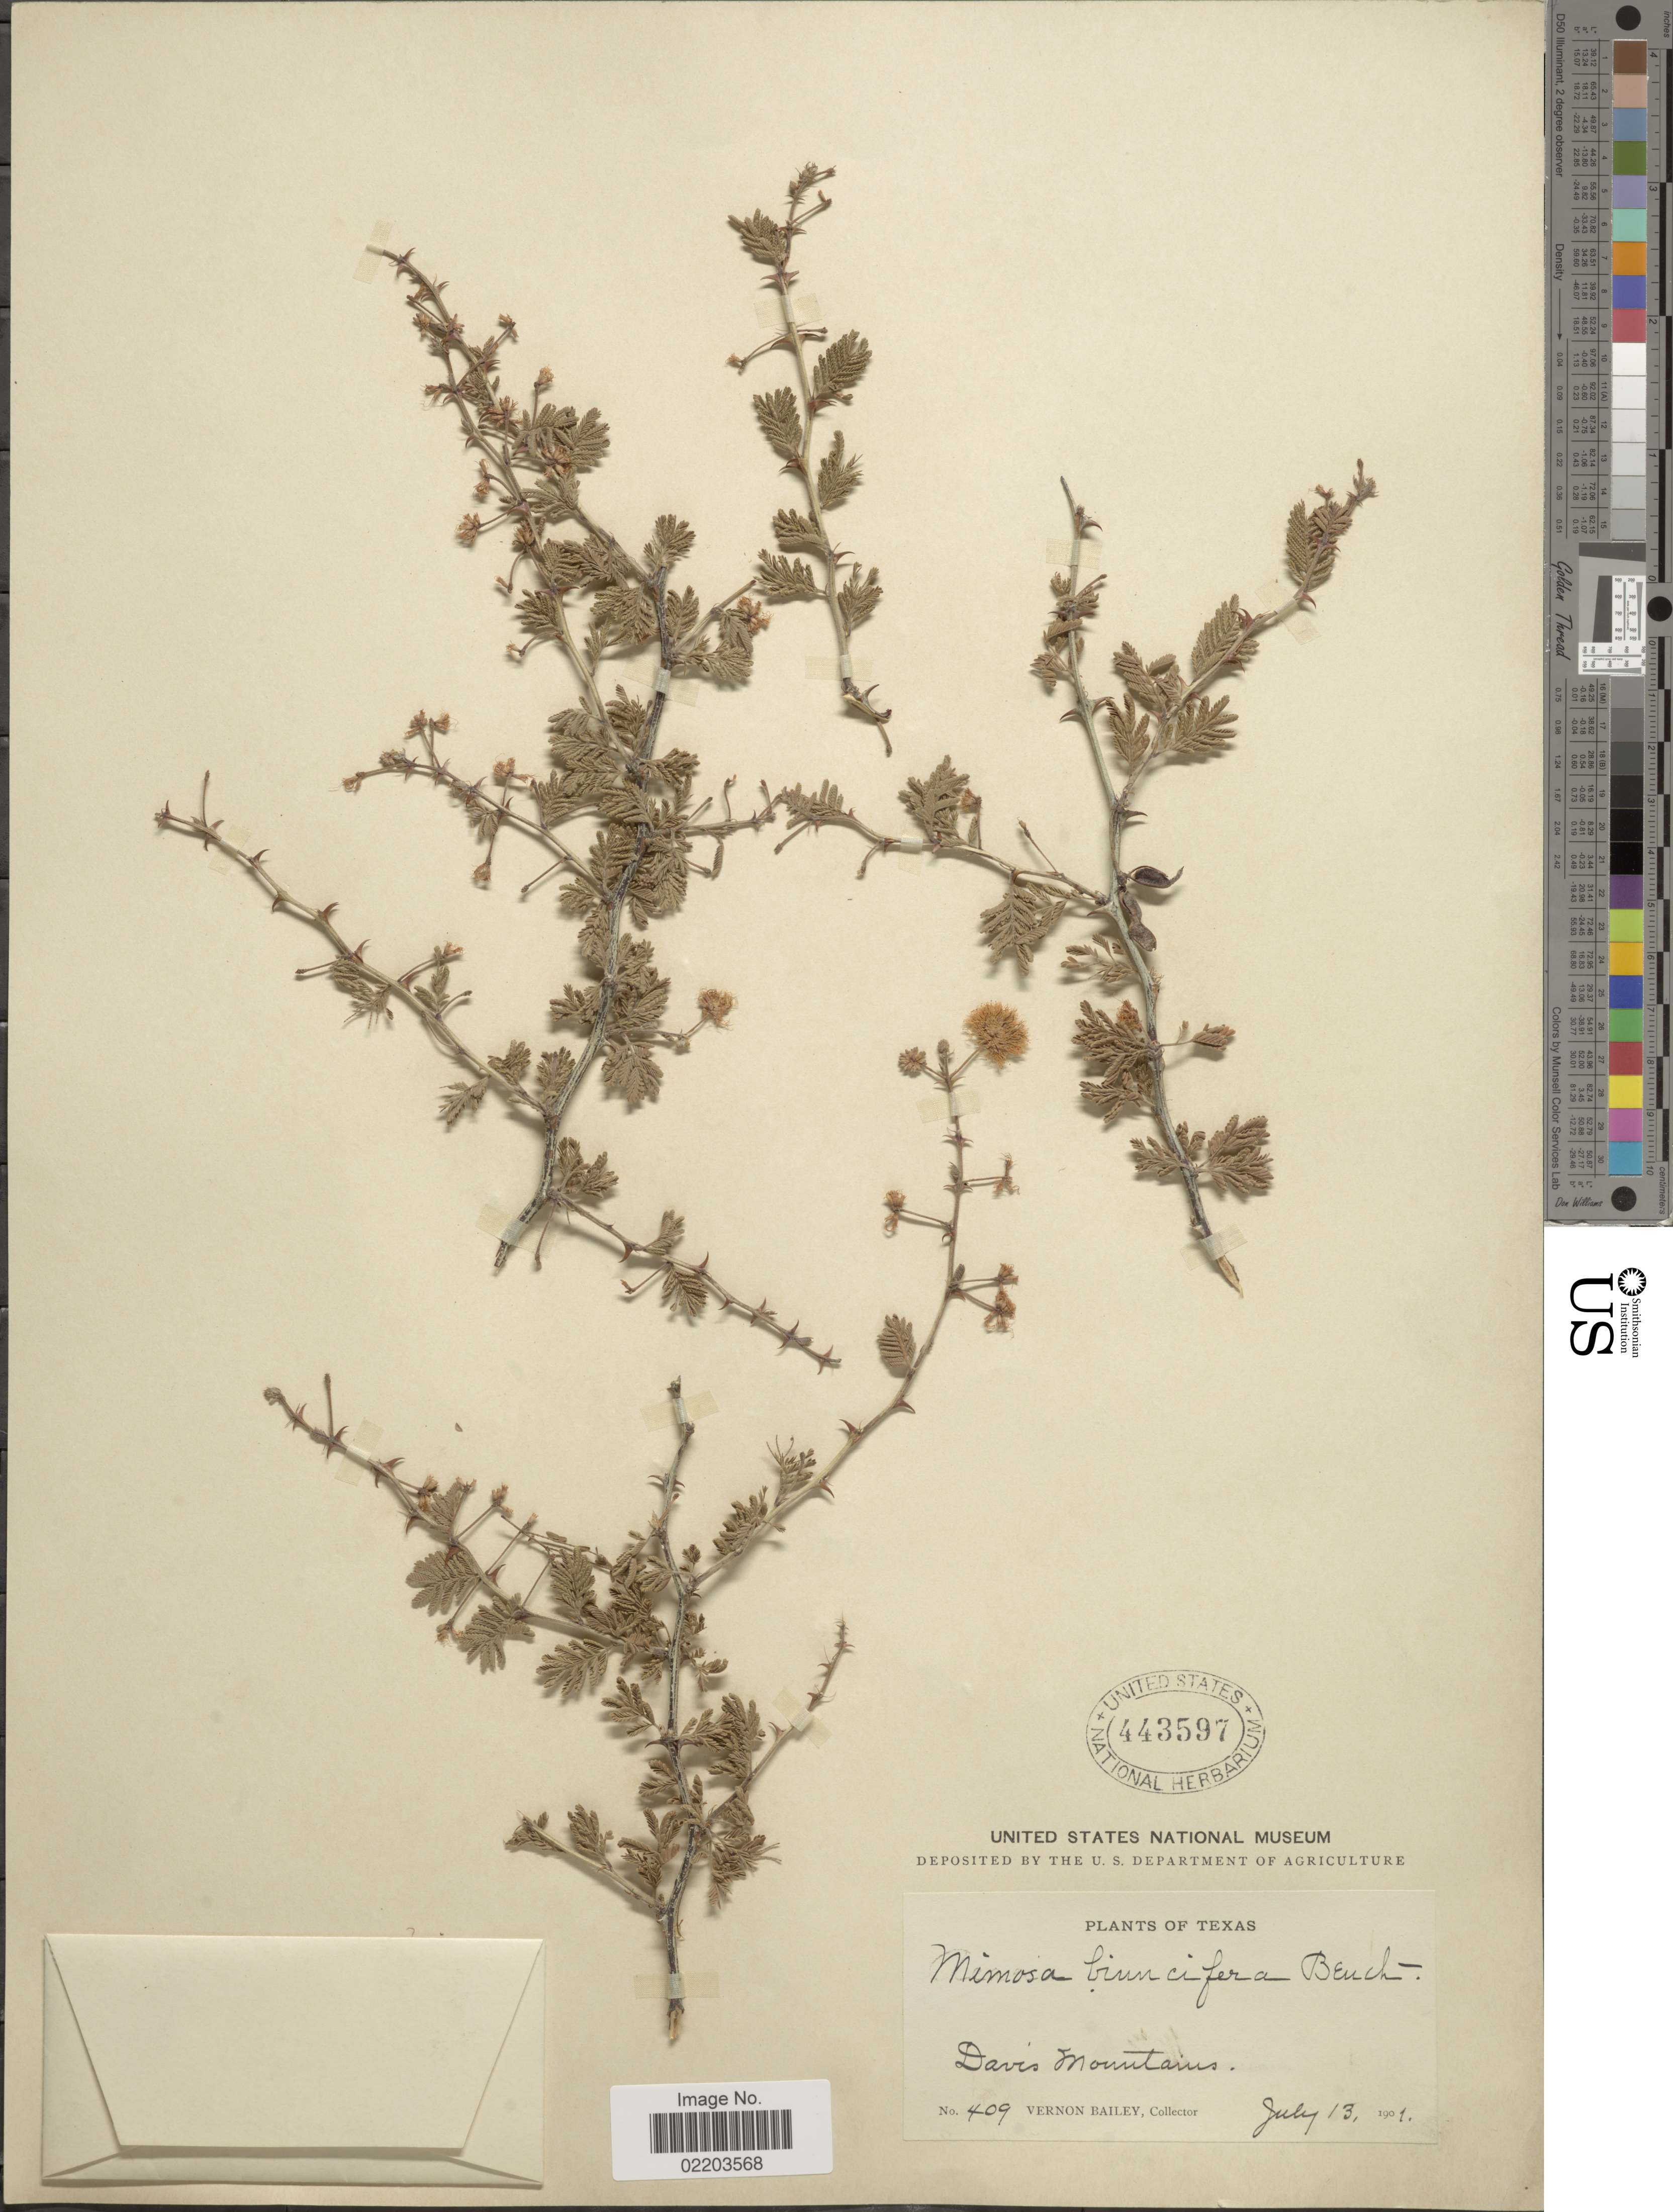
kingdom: Plantae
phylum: Tracheophyta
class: Magnoliopsida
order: Fabales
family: Fabaceae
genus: Mimosa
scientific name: Mimosa biuncifera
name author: Benth.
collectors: V. O. Bailey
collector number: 409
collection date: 1901-07-13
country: United States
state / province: Texas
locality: Davis Mountains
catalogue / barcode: US 443597